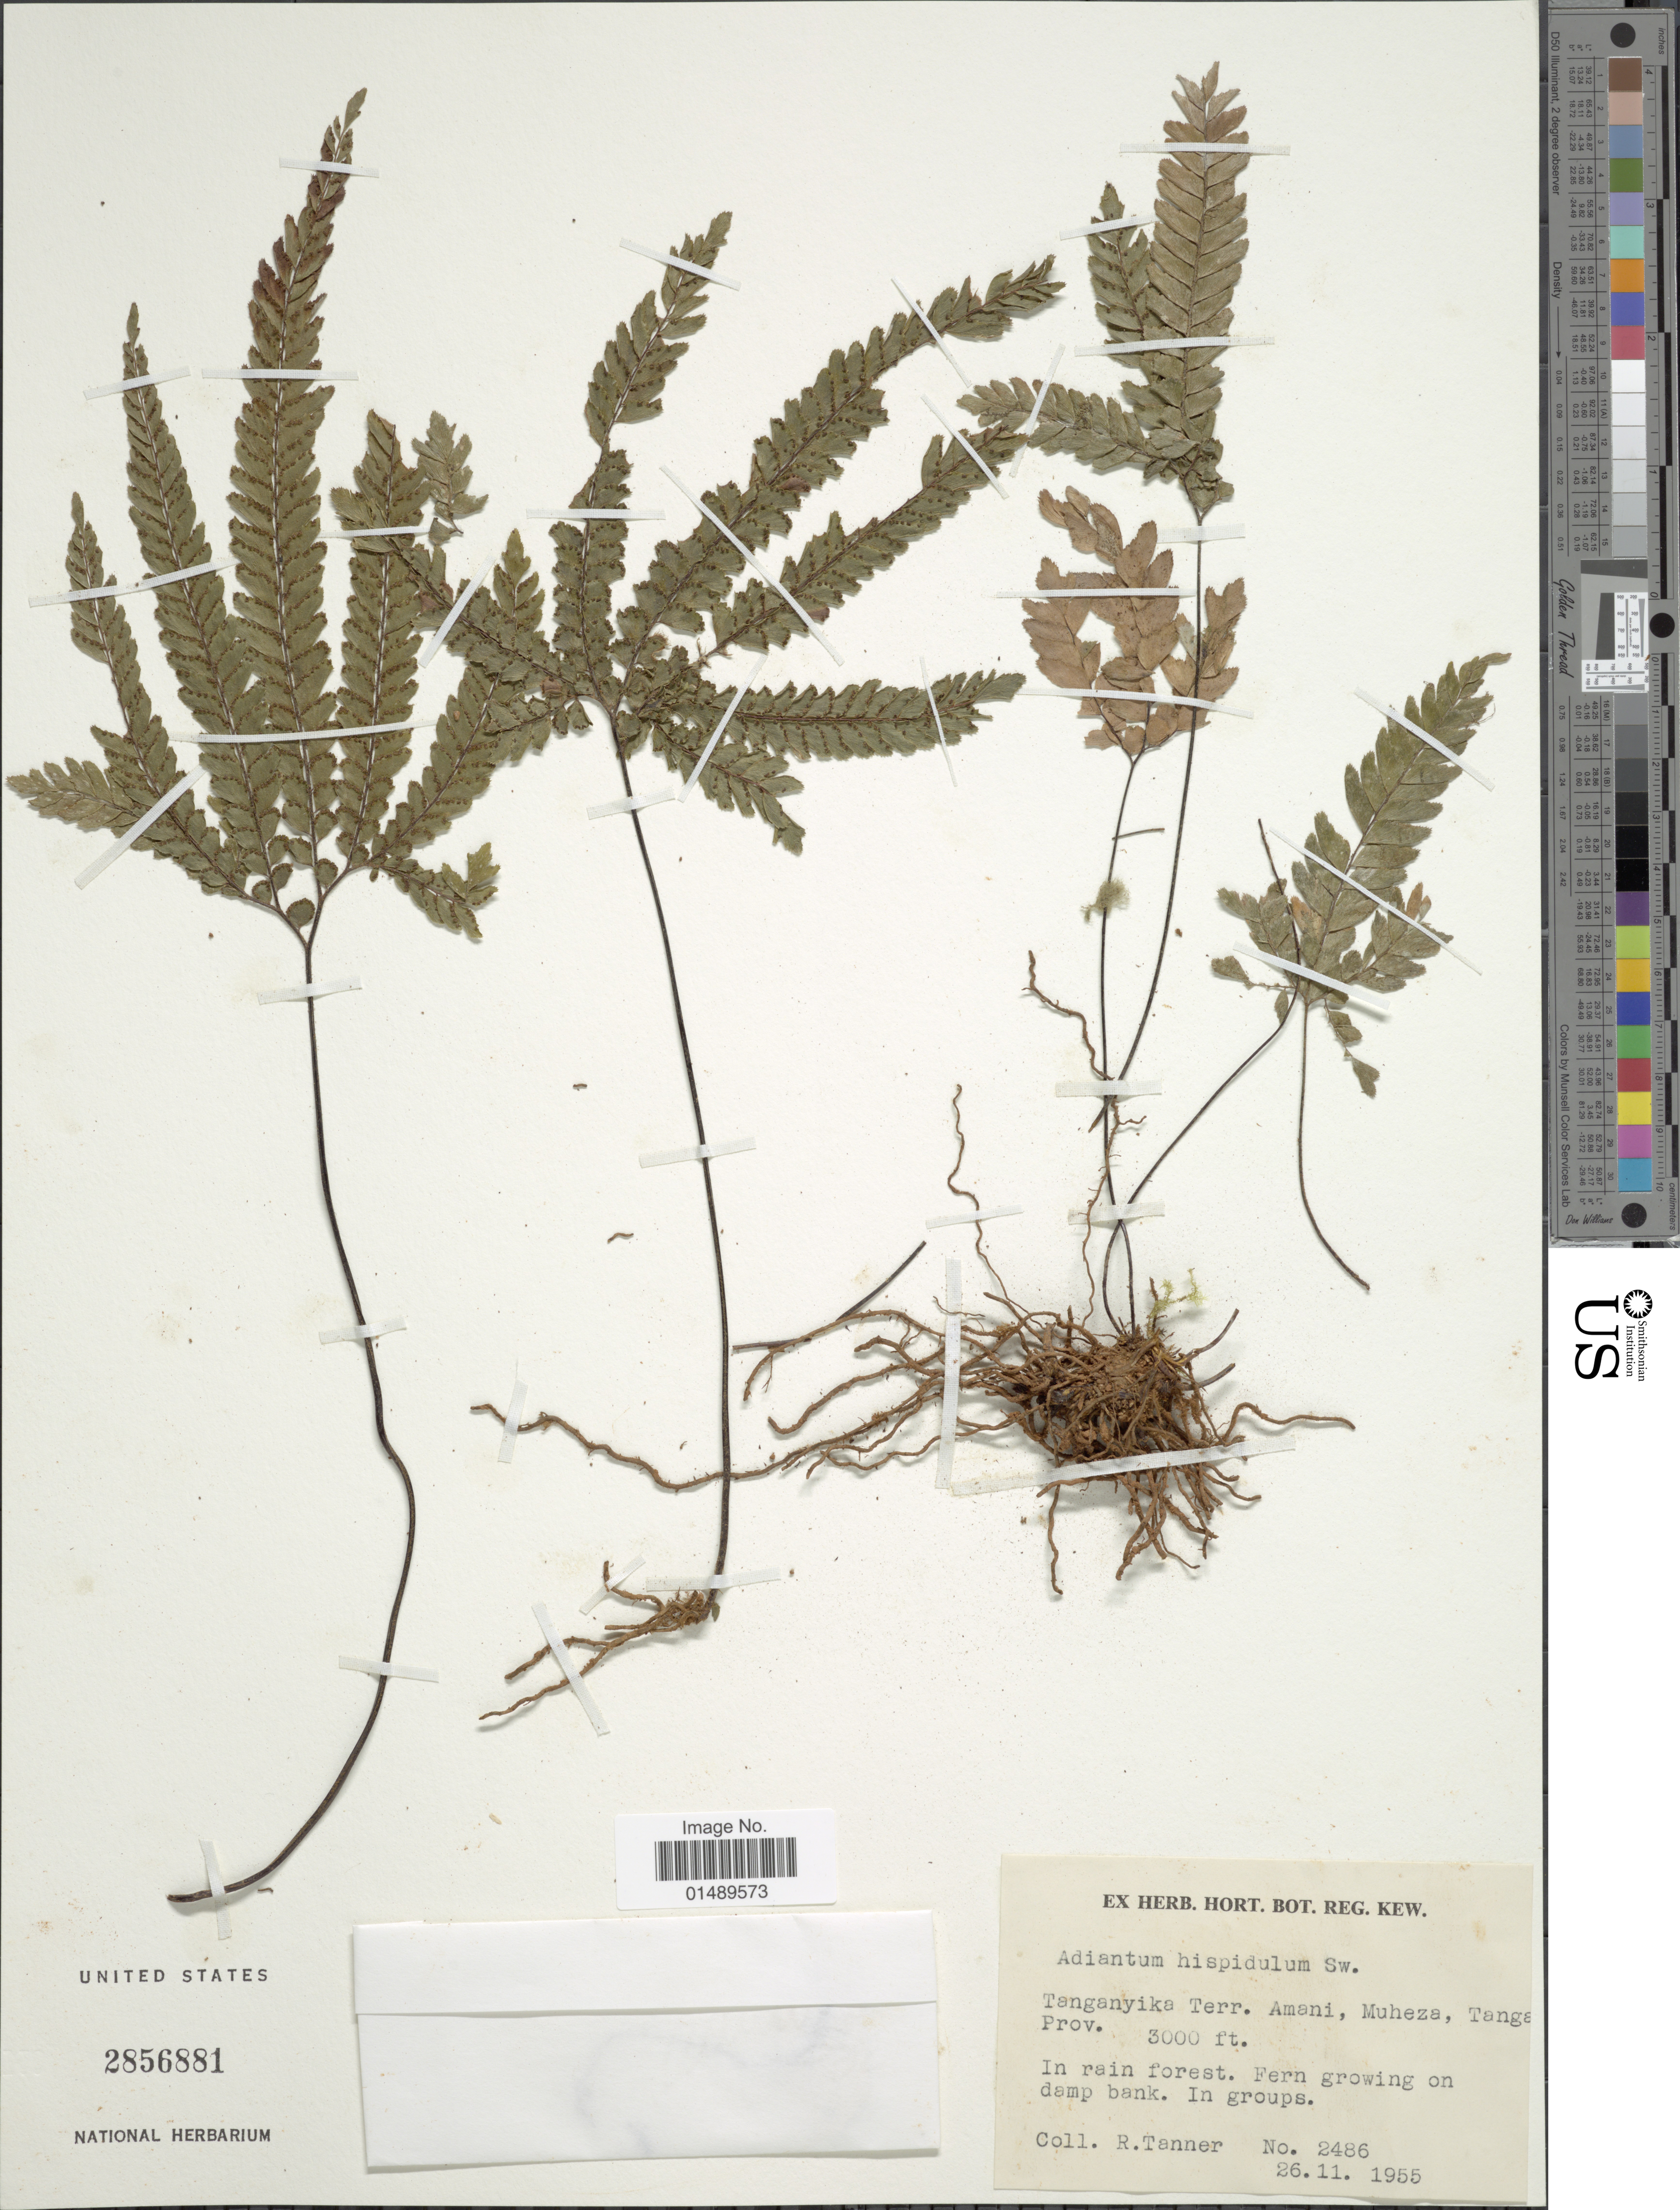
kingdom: Plantae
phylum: Tracheophyta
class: Polypodiopsida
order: Polypodiales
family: Pteridaceae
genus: Adiantum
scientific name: Adiantum hispidulum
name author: Sw.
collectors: R. Tanner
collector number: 2486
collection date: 1955-11-26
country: Tanzania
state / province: Tanga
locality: Tanganyika Terr. Amani, Muheza, Tanga Prov.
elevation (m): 914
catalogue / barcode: US 2856881